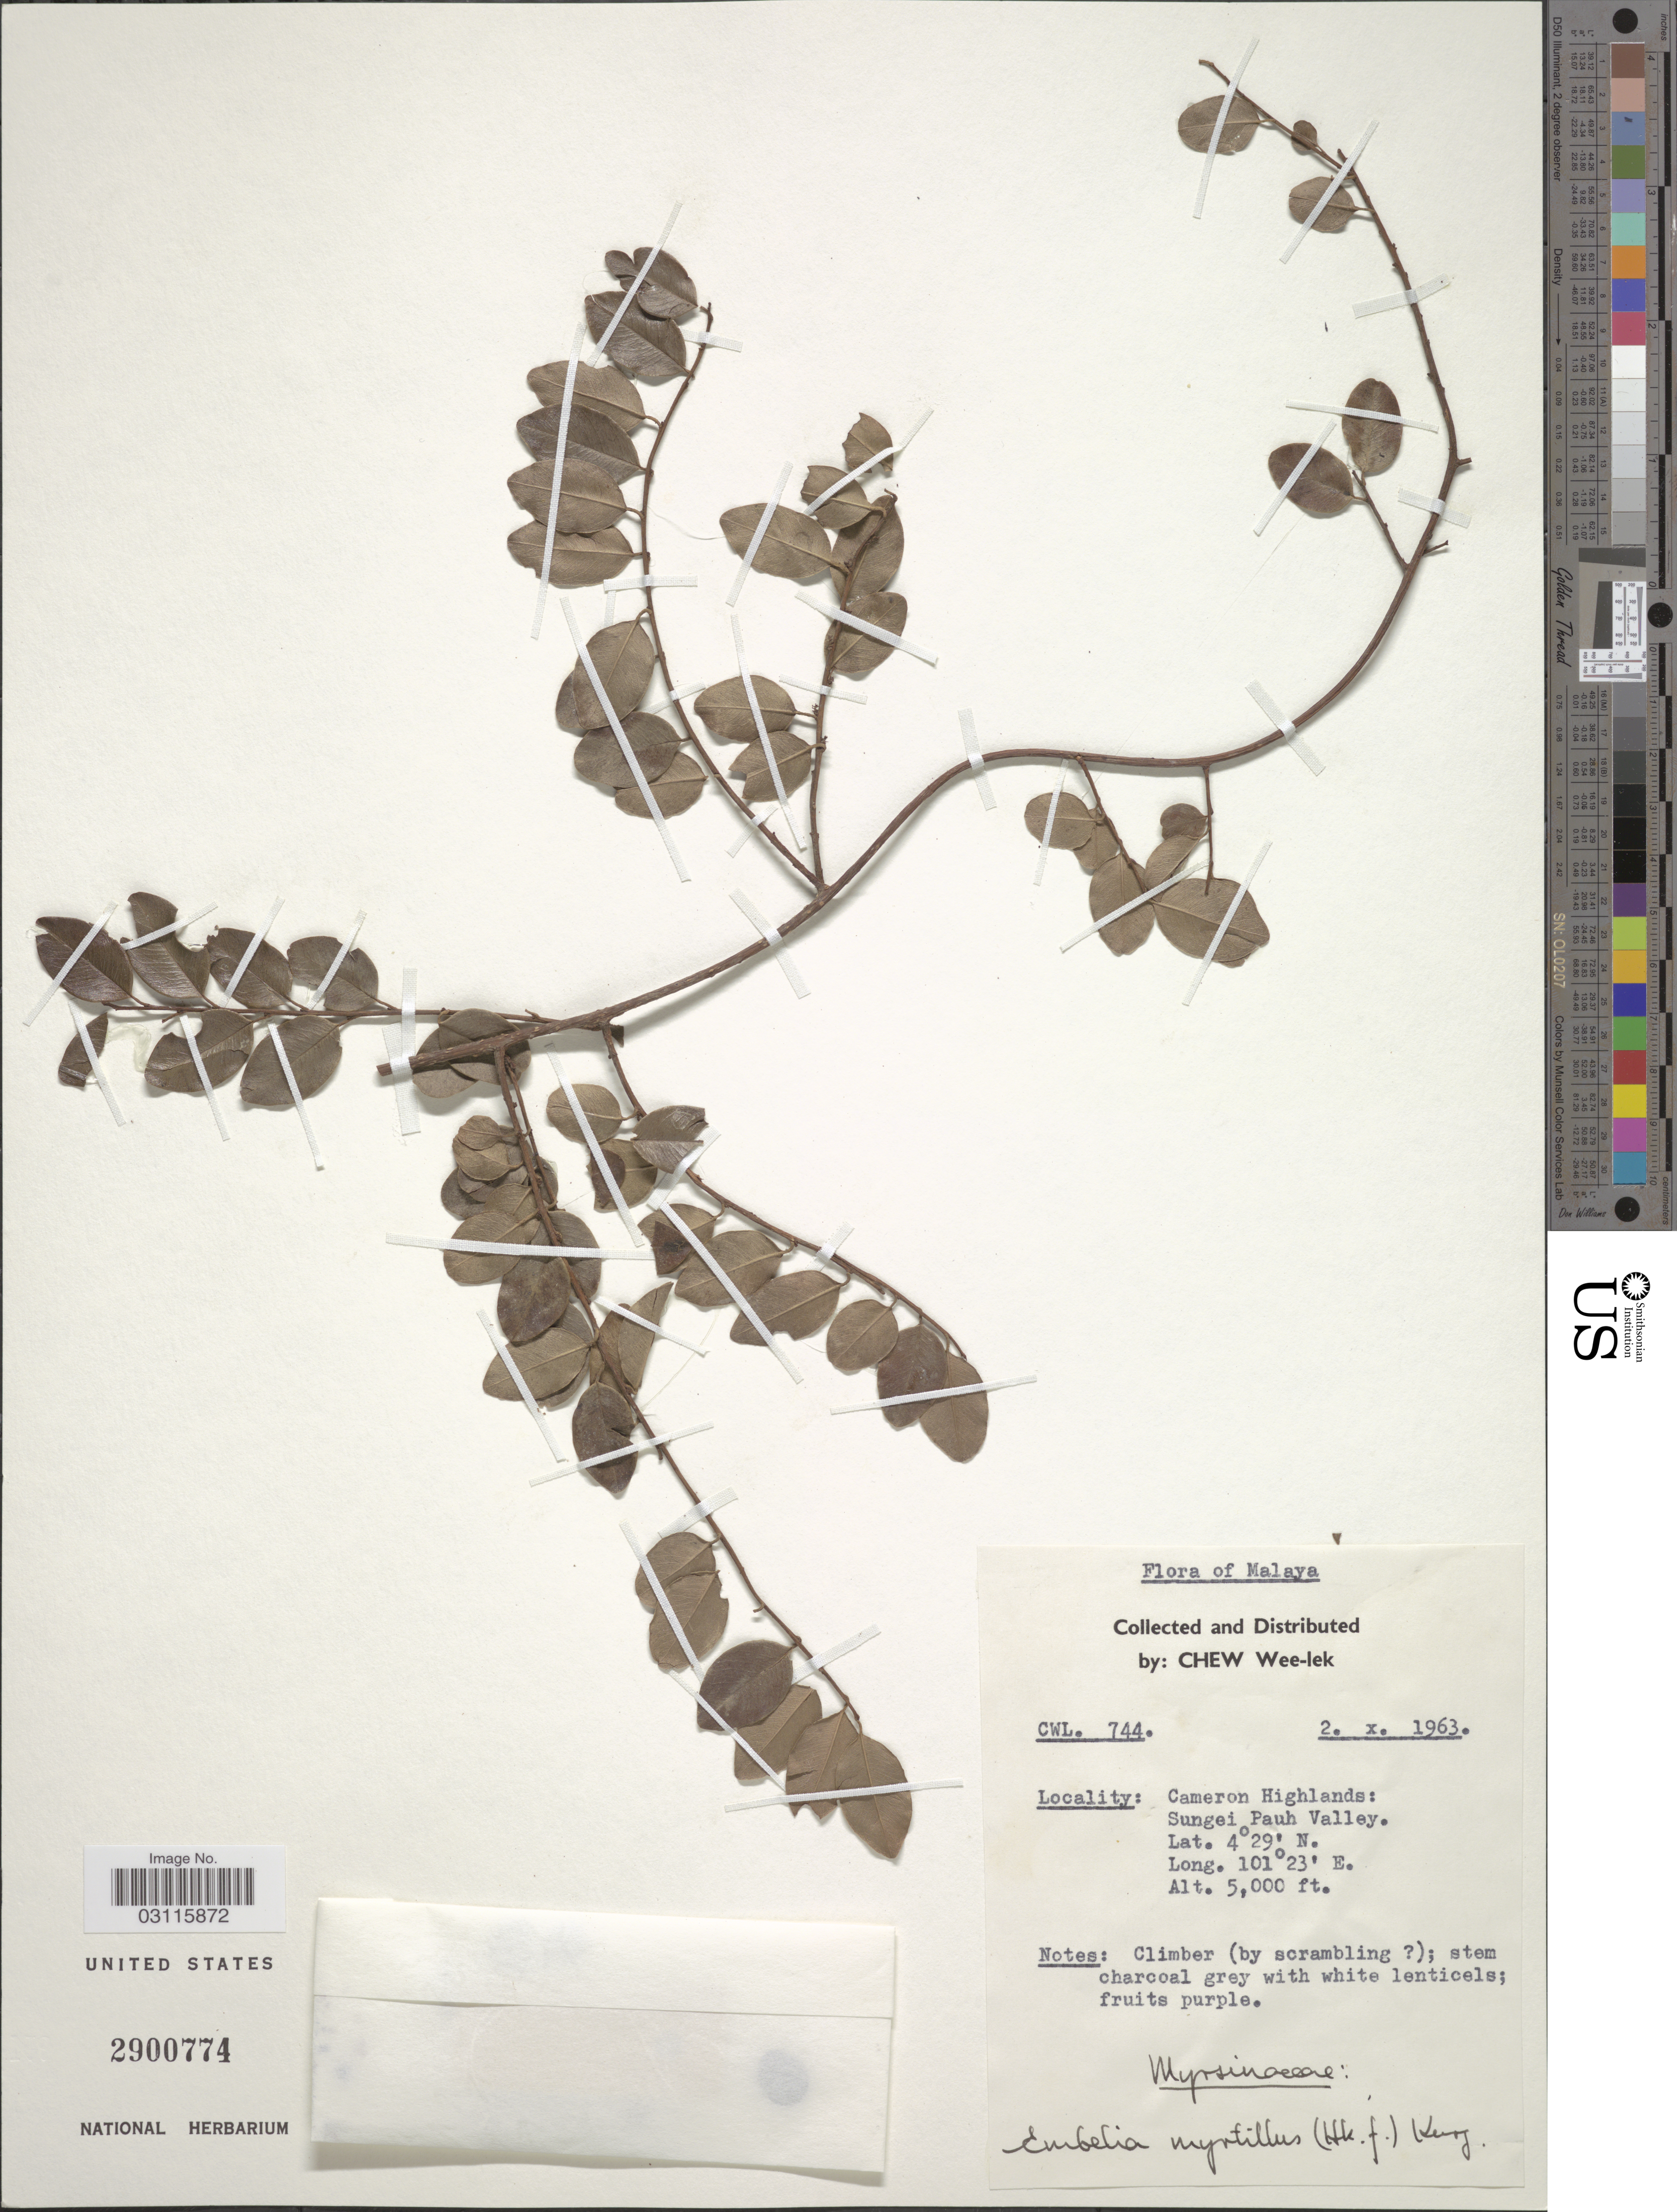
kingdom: Plantae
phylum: Tracheophyta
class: Magnoliopsida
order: Ericales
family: Primulaceae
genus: Embelia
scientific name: Embelia myrtillus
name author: Kurz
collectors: W. Chew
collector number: CWL 744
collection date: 1963-10-02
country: Malaysia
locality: Malaya. Cameron Highlands: Sungei Pauh Valley.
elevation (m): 1524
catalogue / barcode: US 2900774